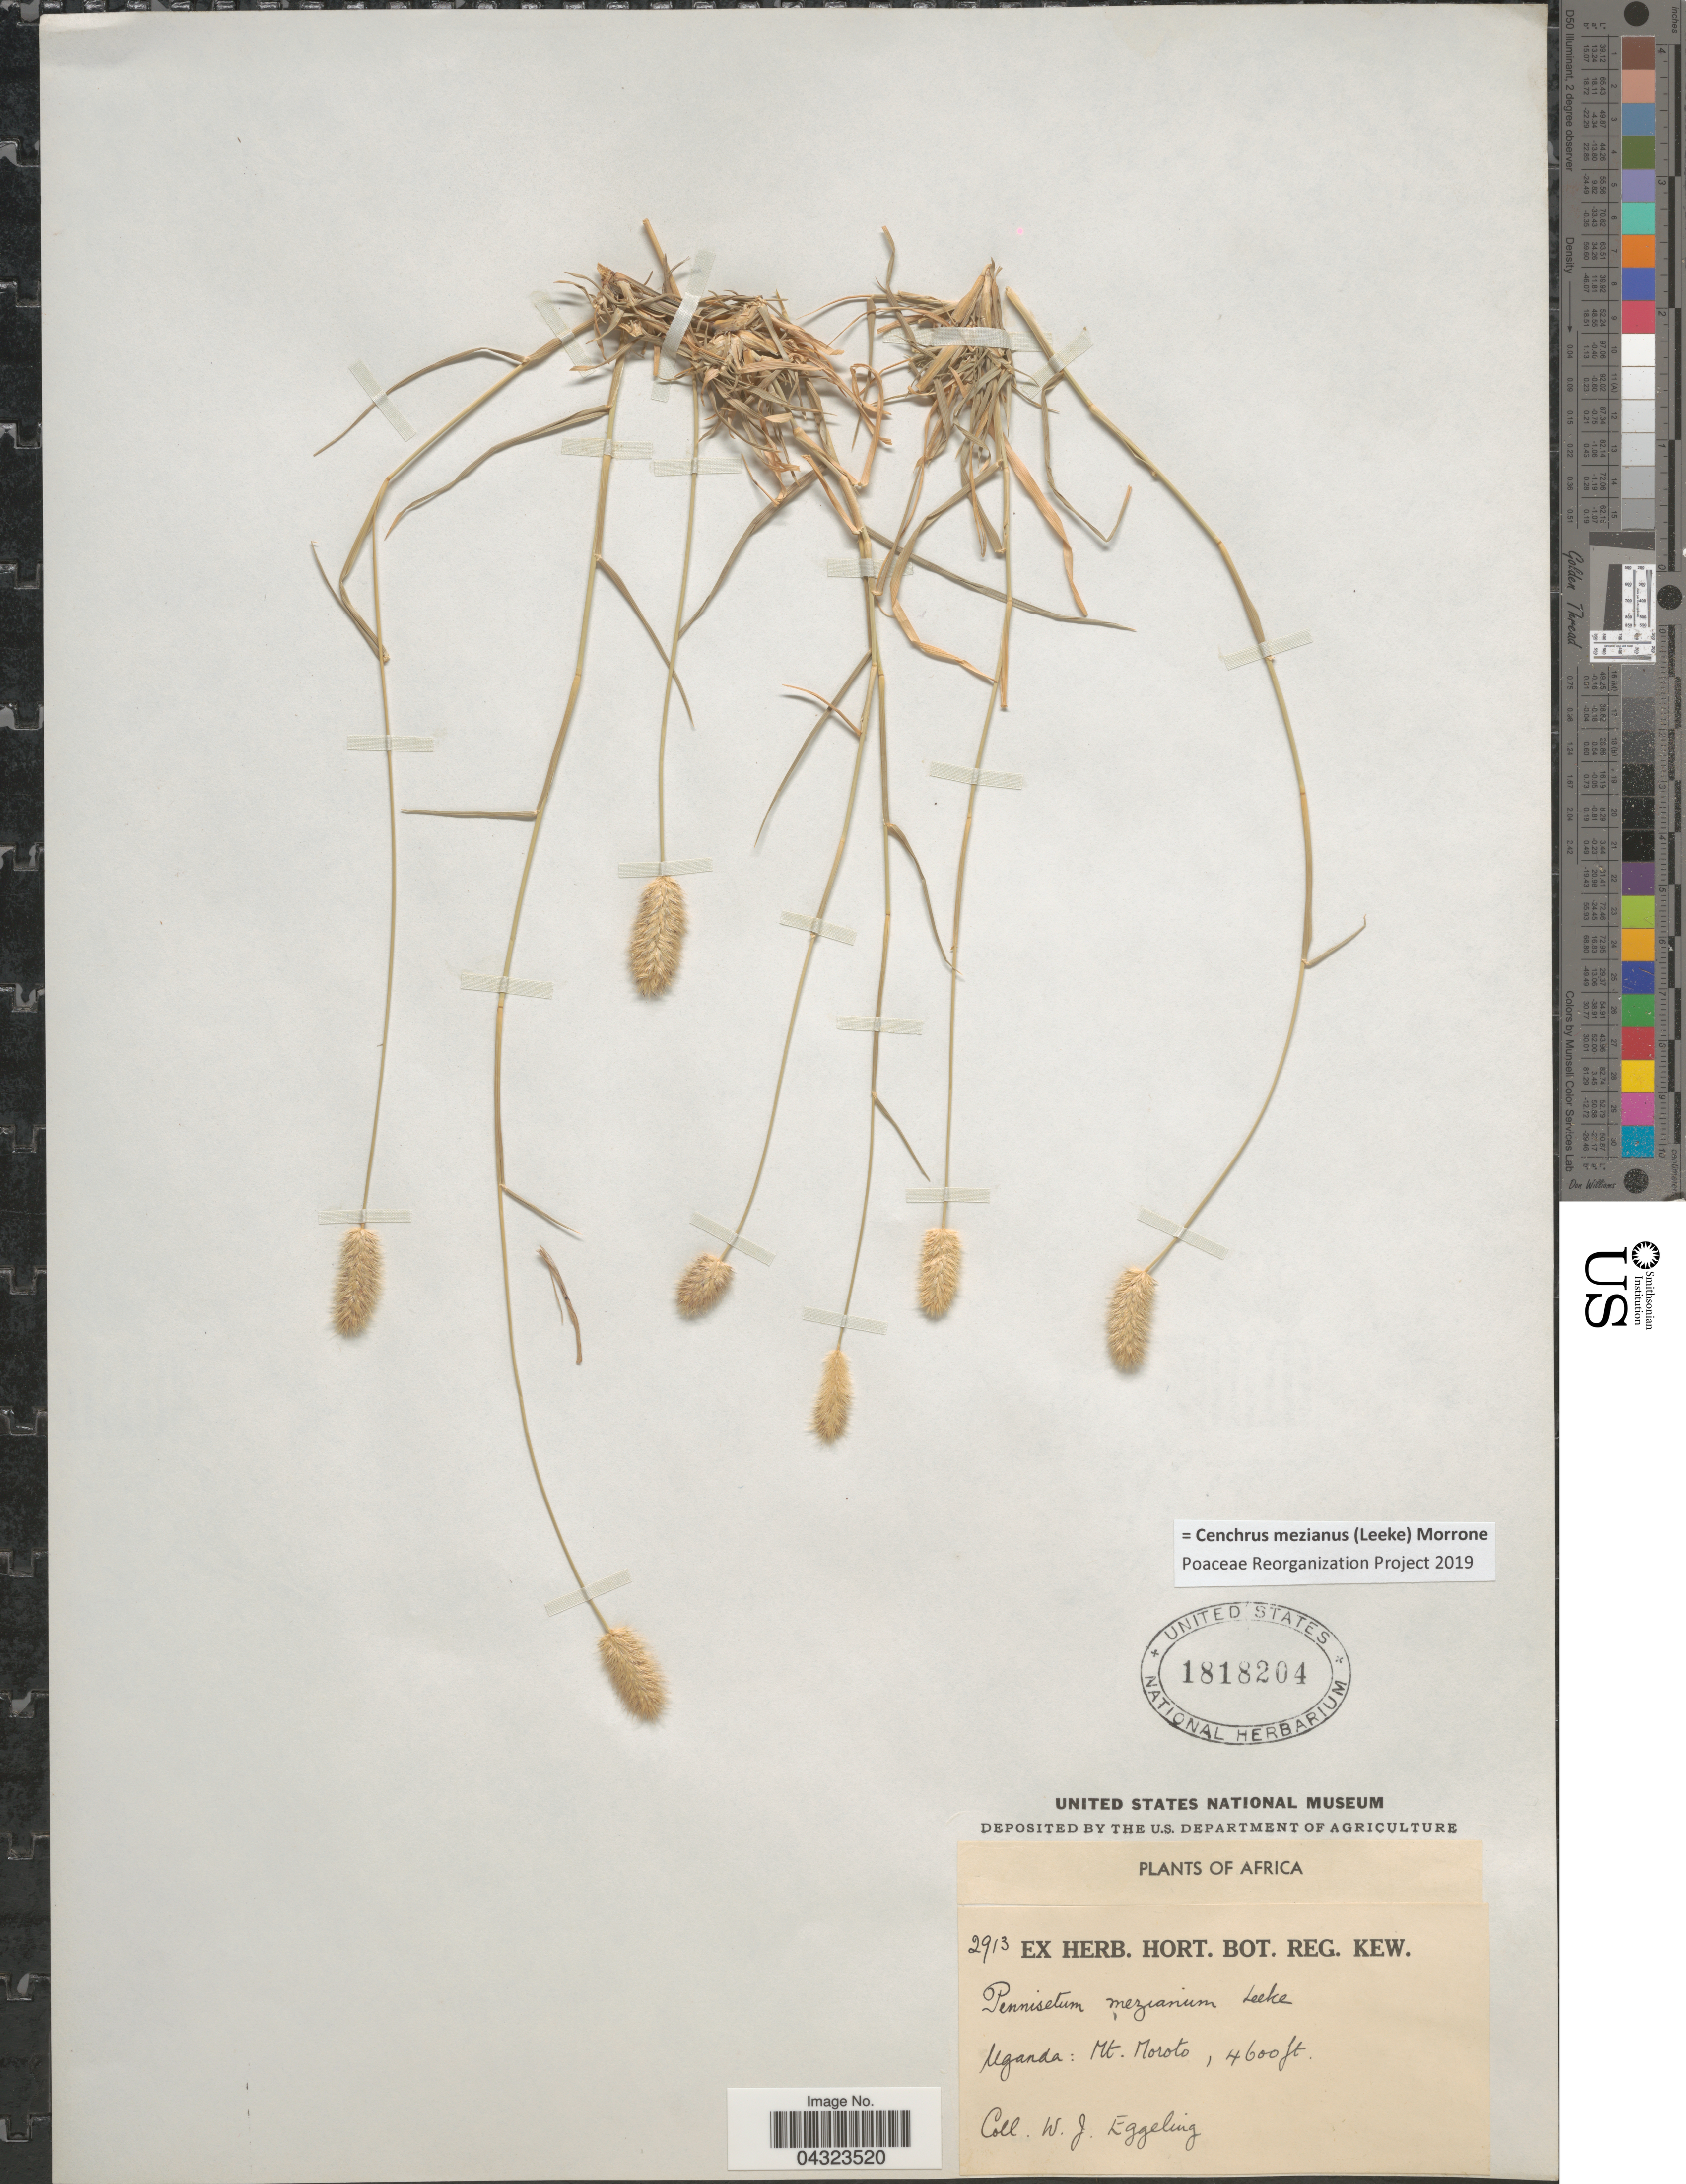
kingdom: Plantae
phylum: Tracheophyta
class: Liliopsida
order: Poales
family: Poaceae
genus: Cenchrus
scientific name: Cenchrus mezianus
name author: (Leeke) Morrone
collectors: W. Eggeling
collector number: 2913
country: Uganda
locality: Mt. Moroto.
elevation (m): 1402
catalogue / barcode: US 1818204